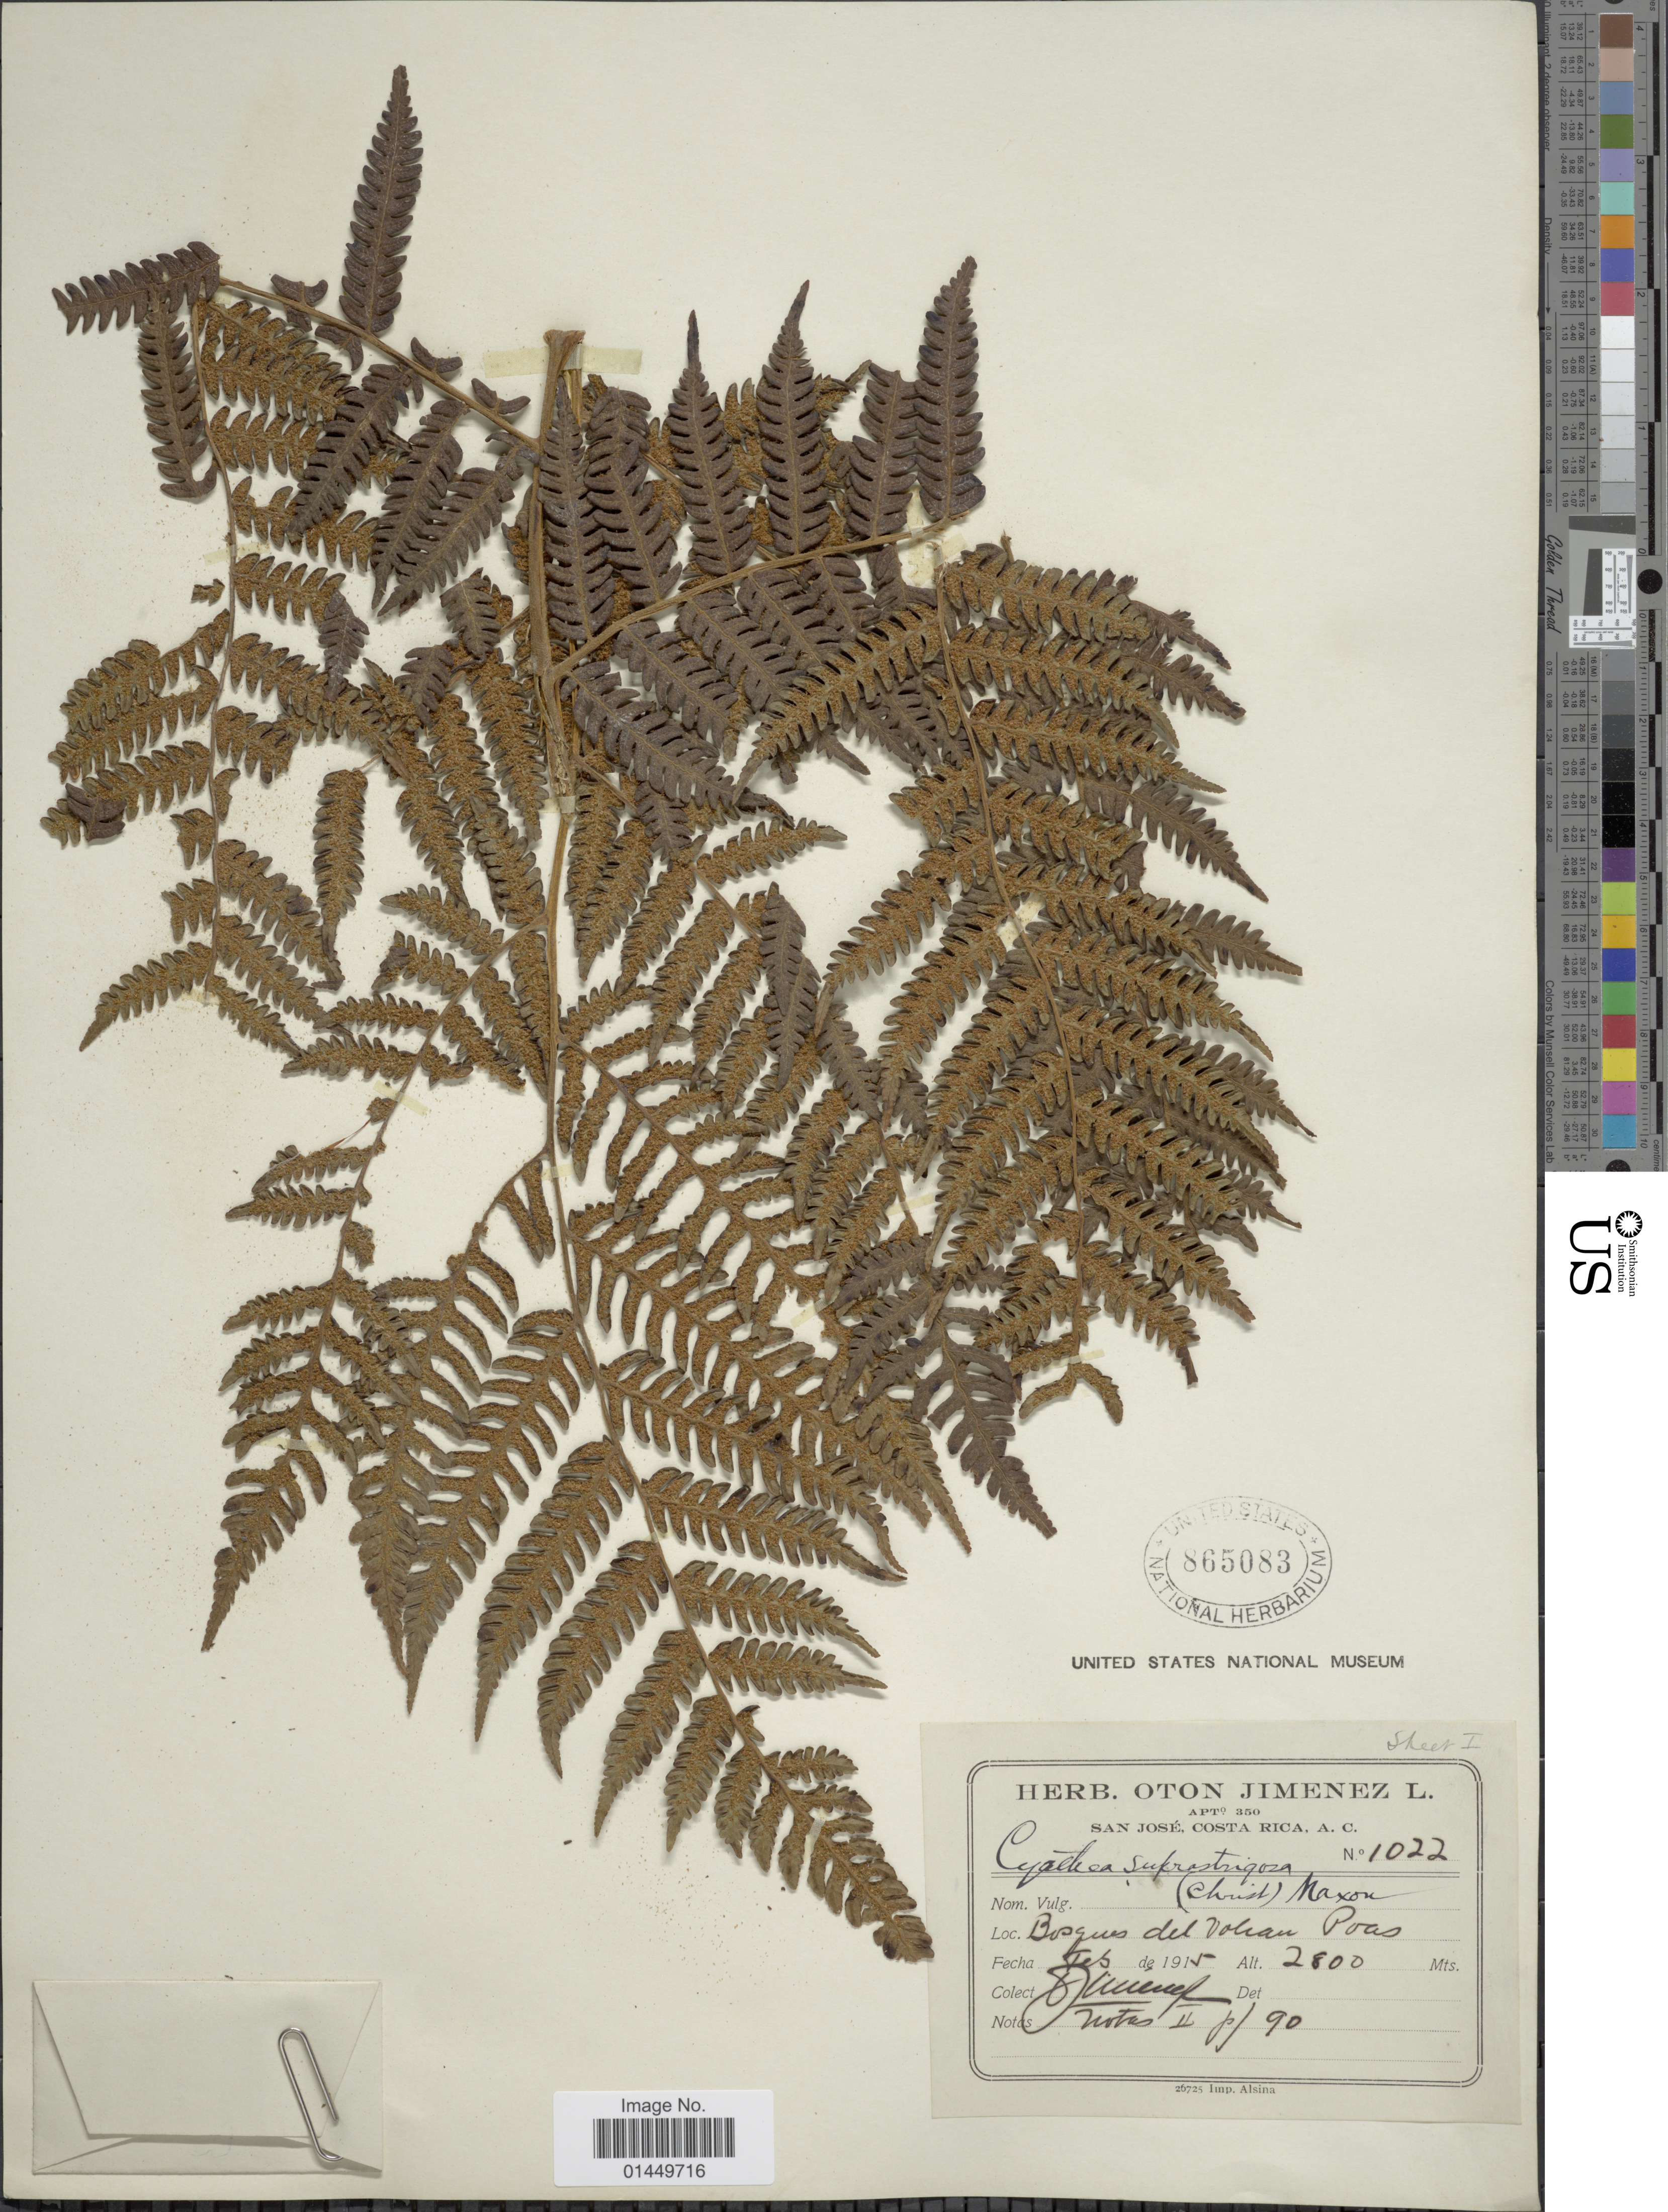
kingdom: Plantae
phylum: Tracheophyta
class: Polypodiopsida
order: Cyatheales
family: Cyatheaceae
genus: Cyathea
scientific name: Cyathea suprastrigosa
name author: (Christ) Maxon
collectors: O. Jiménez L.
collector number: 1022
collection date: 1915-02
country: Costa Rica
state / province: San José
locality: Bosques del Volcan Poas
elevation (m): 2800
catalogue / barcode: US 865083